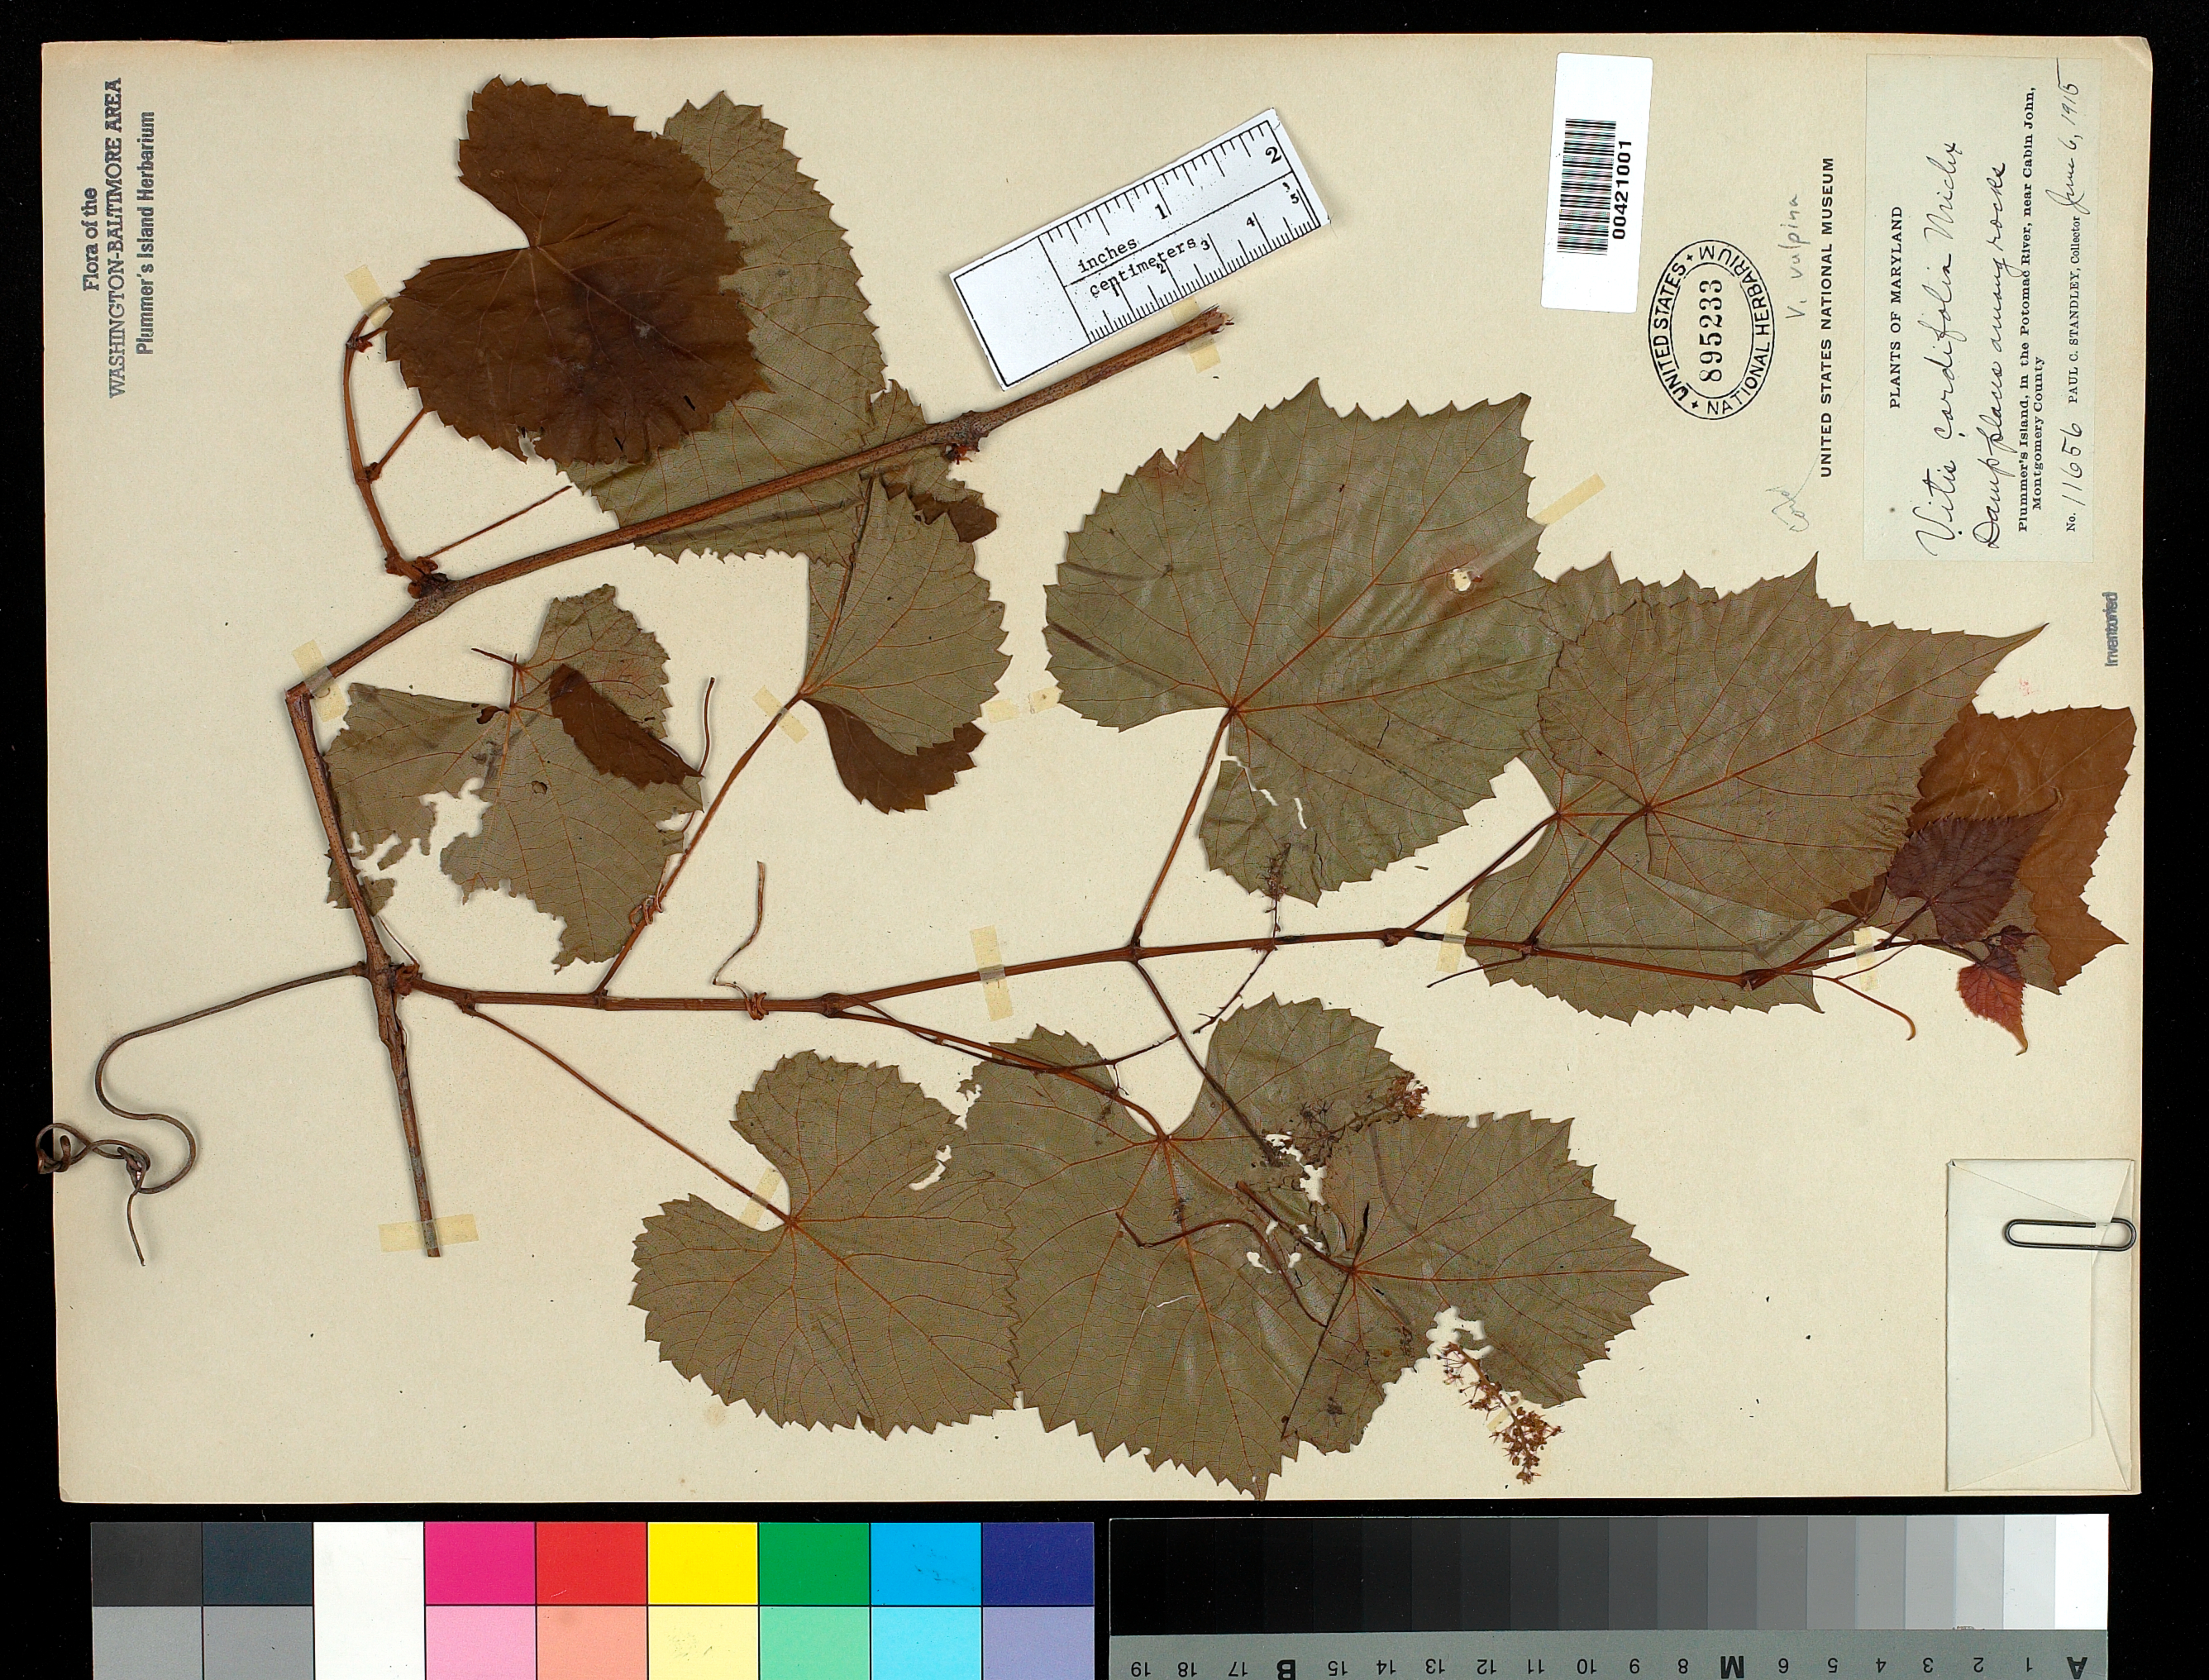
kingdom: Plantae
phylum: Tracheophyta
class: Magnoliopsida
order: Vitales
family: Vitaceae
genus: Vitis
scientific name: Vitis vulpina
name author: L.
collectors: P. C. Standley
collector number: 11656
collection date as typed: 06 Jun 1915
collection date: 1915-06-06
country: United States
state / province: Maryland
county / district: Montgomery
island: Plummers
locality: Plummer's Island C. & O. Canal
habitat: Damp places among rocks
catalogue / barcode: US 895233